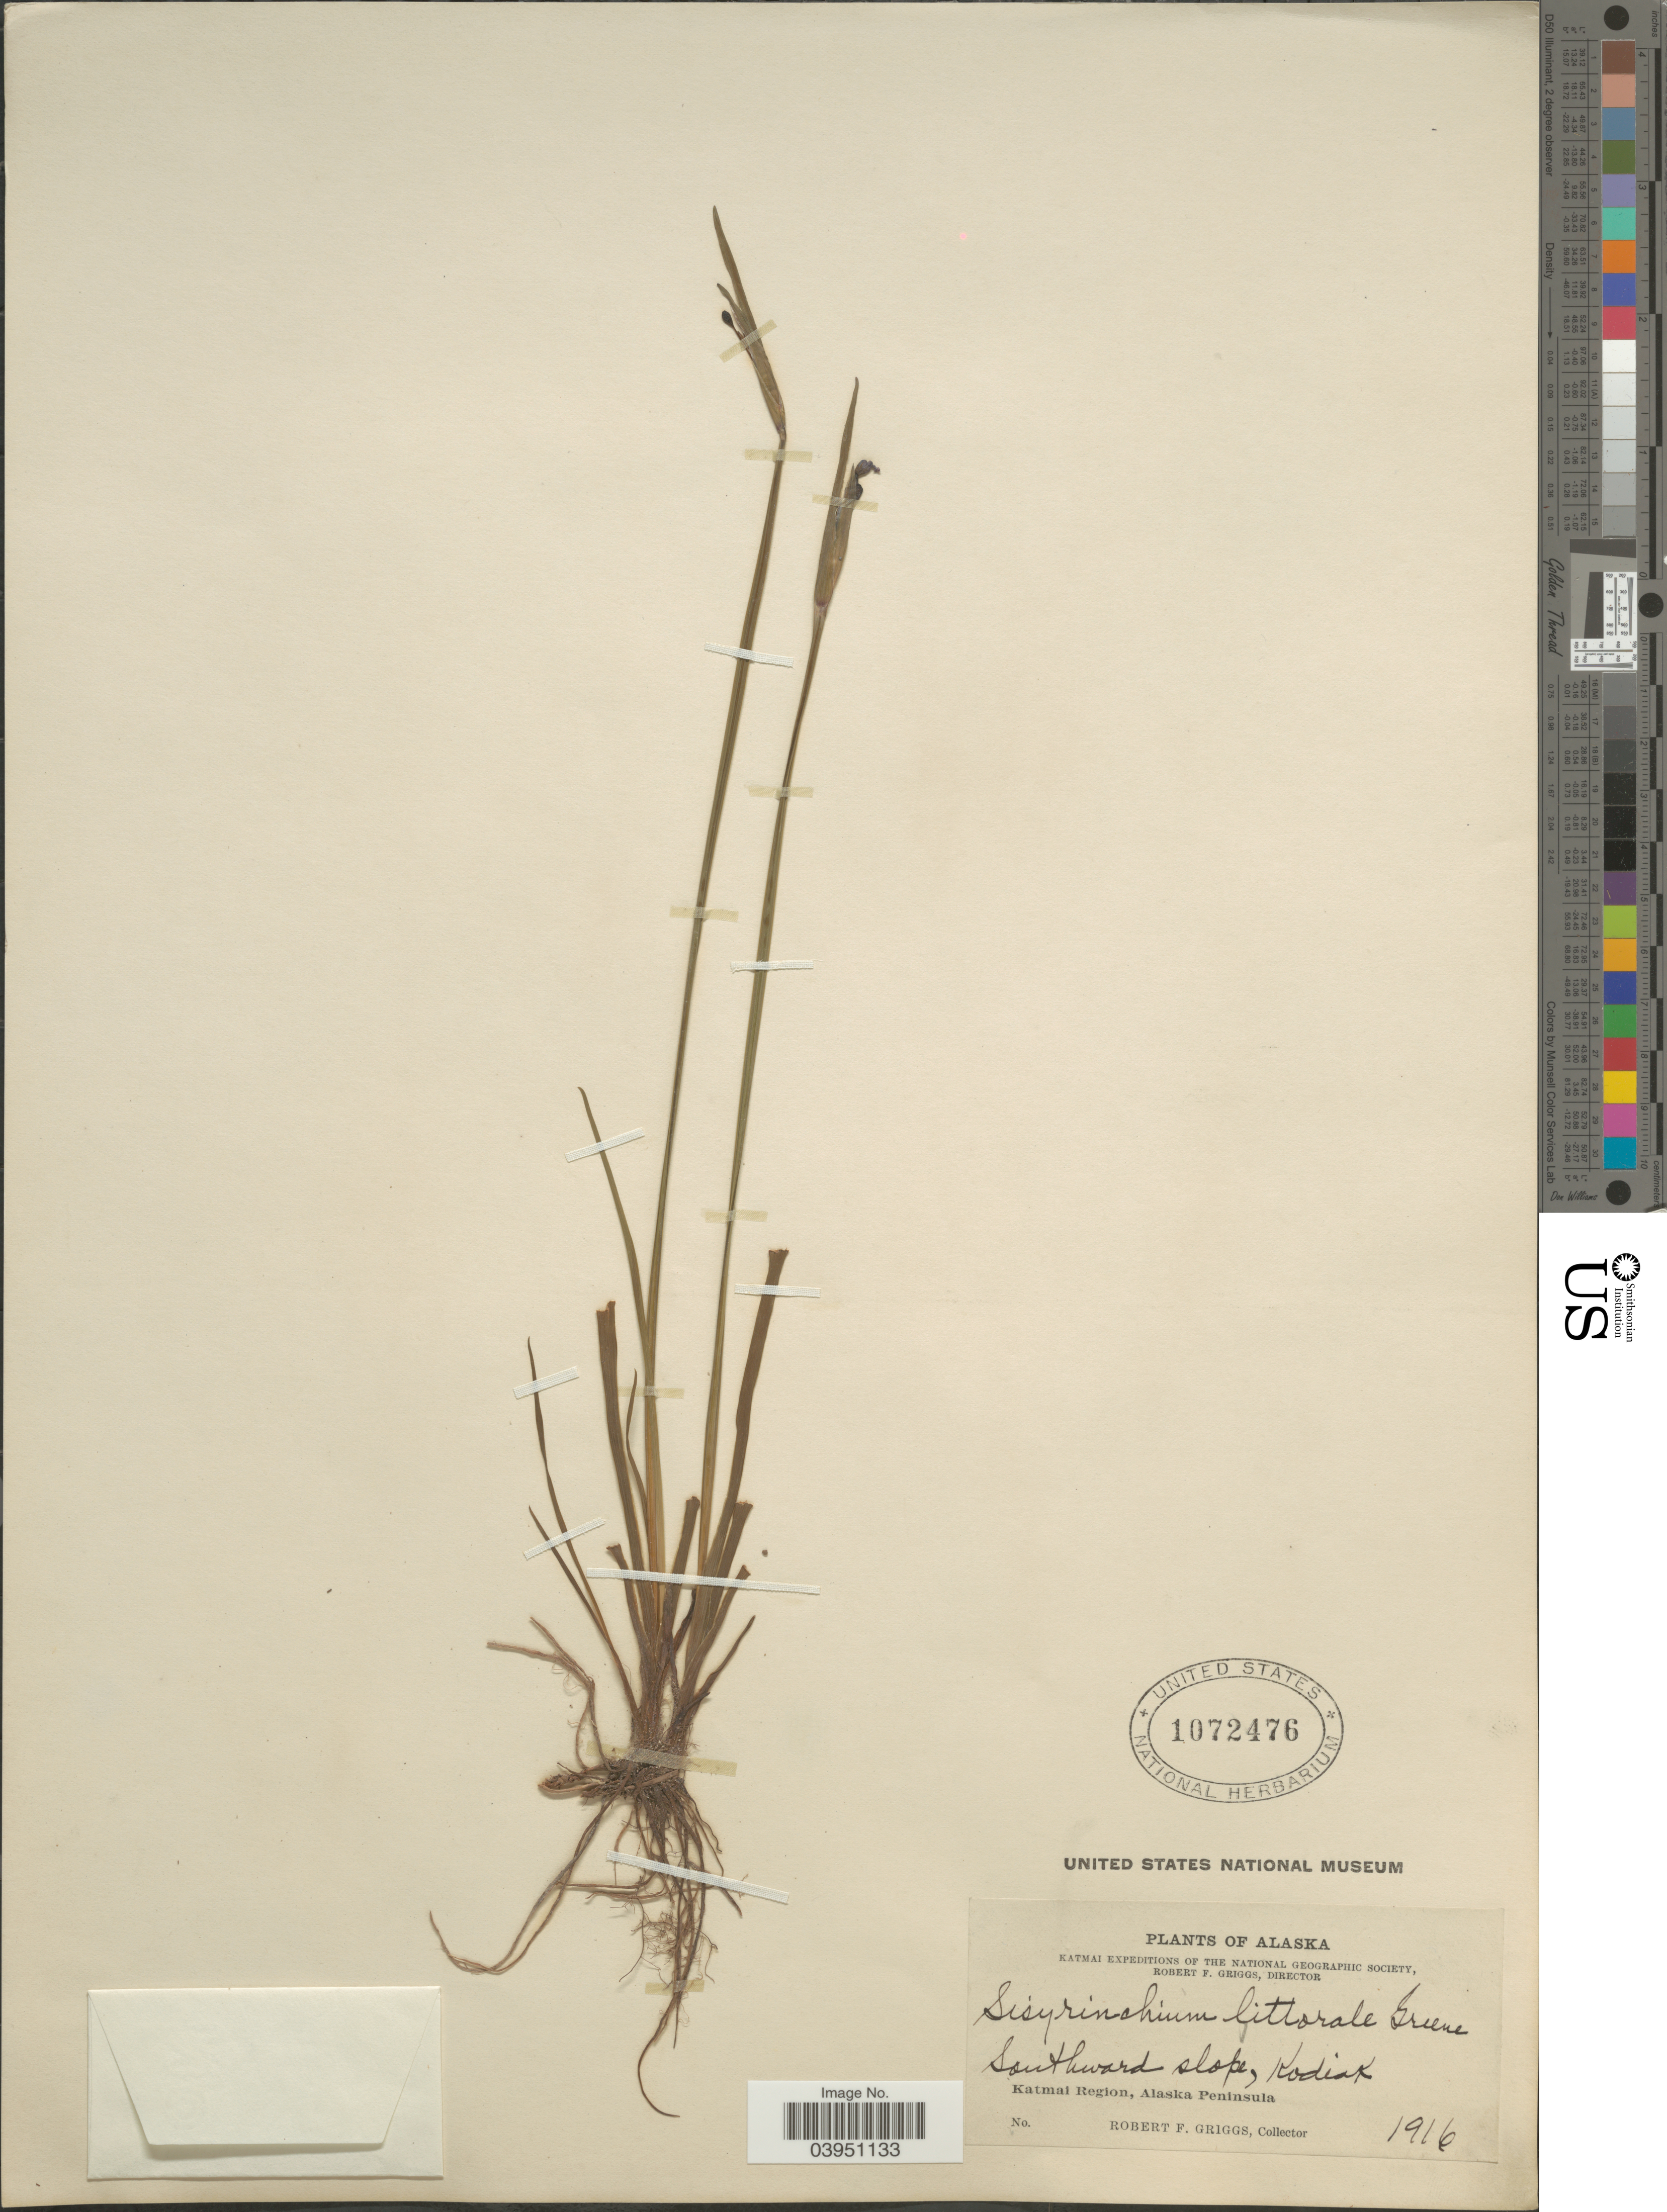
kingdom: Plantae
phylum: Tracheophyta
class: Liliopsida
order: Asparagales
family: Iridaceae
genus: Sisyrinchium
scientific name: Sisyrinchium littorale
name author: Greene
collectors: R. F. Griggs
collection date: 1916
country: United States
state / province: Alaska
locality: Southward slope, Kodiak. Katmai Region, Alaska Peninsula.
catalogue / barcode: US 1072476